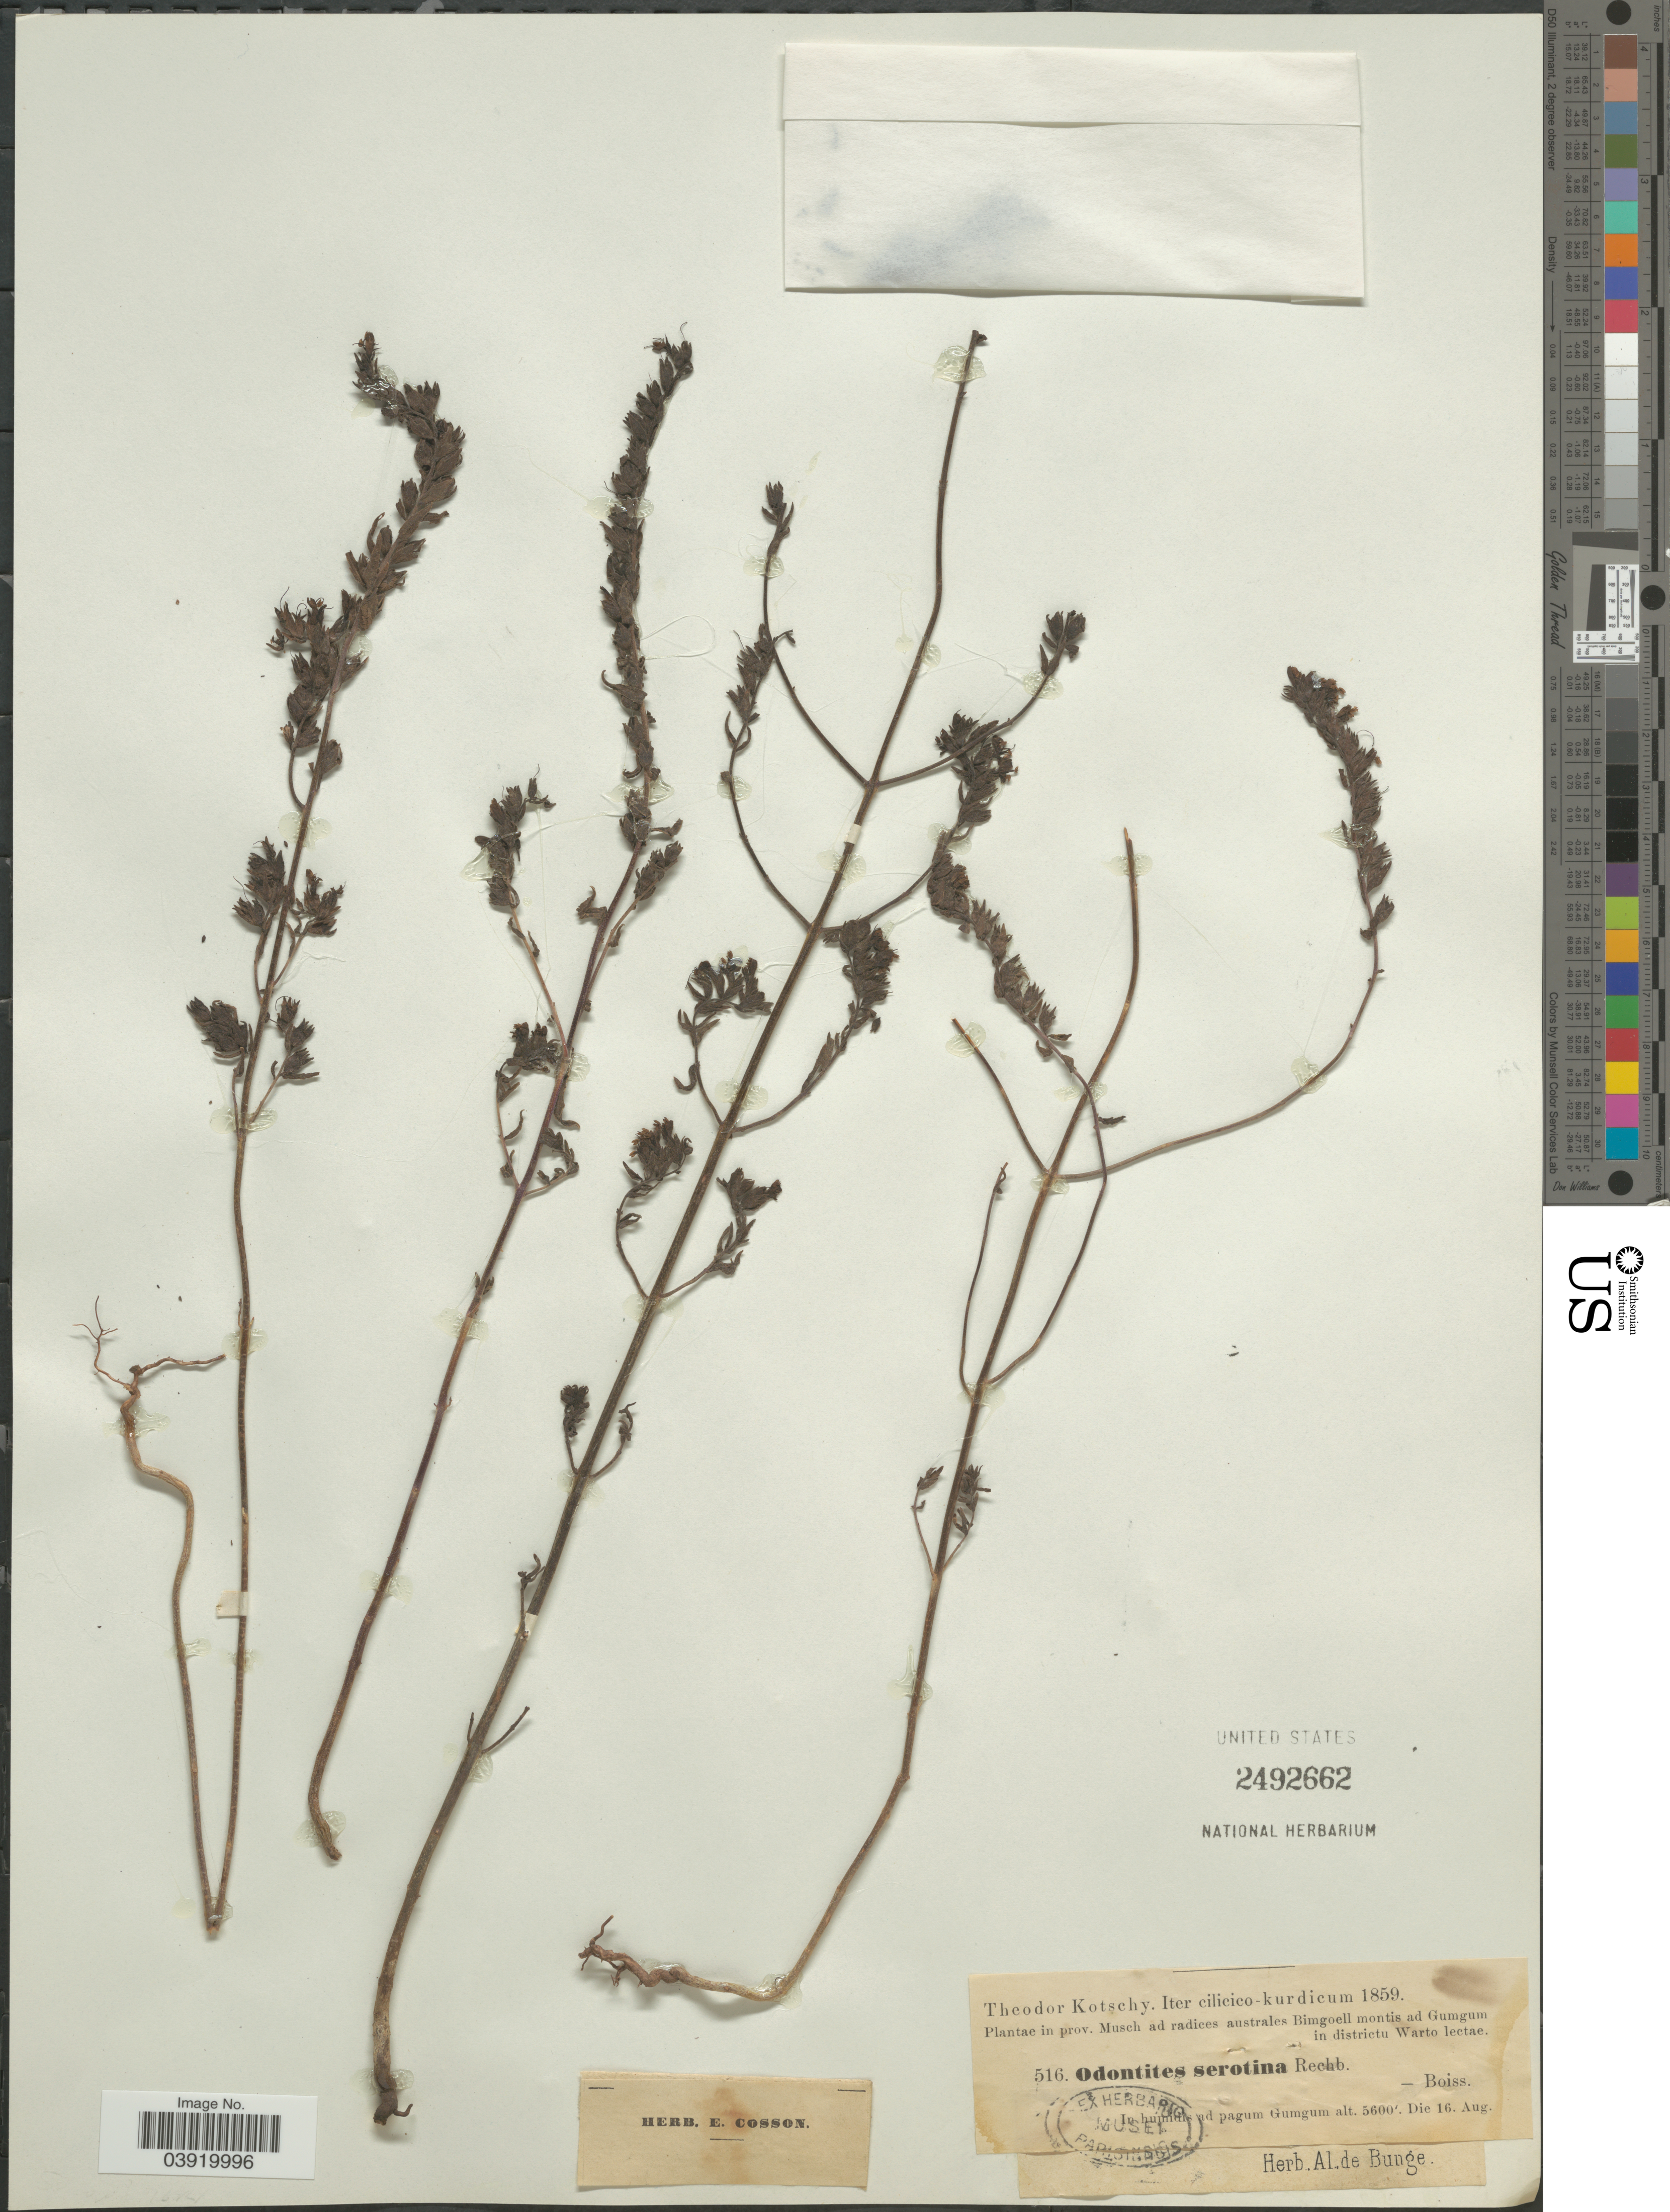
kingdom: Plantae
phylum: Tracheophyta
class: Magnoliopsida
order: Lamiales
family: Orobanchaceae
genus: Odontites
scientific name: Odontites vulgaris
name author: Moench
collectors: K. G. Kotschy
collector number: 516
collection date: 1859-08-16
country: Turkey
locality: Iter cilicico - kurdicum. Prov. Musch ad radices australes Bimgoell montis ad Gumgum in districtu Warto. in humidis ad pagum Gumgum.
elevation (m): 1707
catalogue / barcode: US 2492662